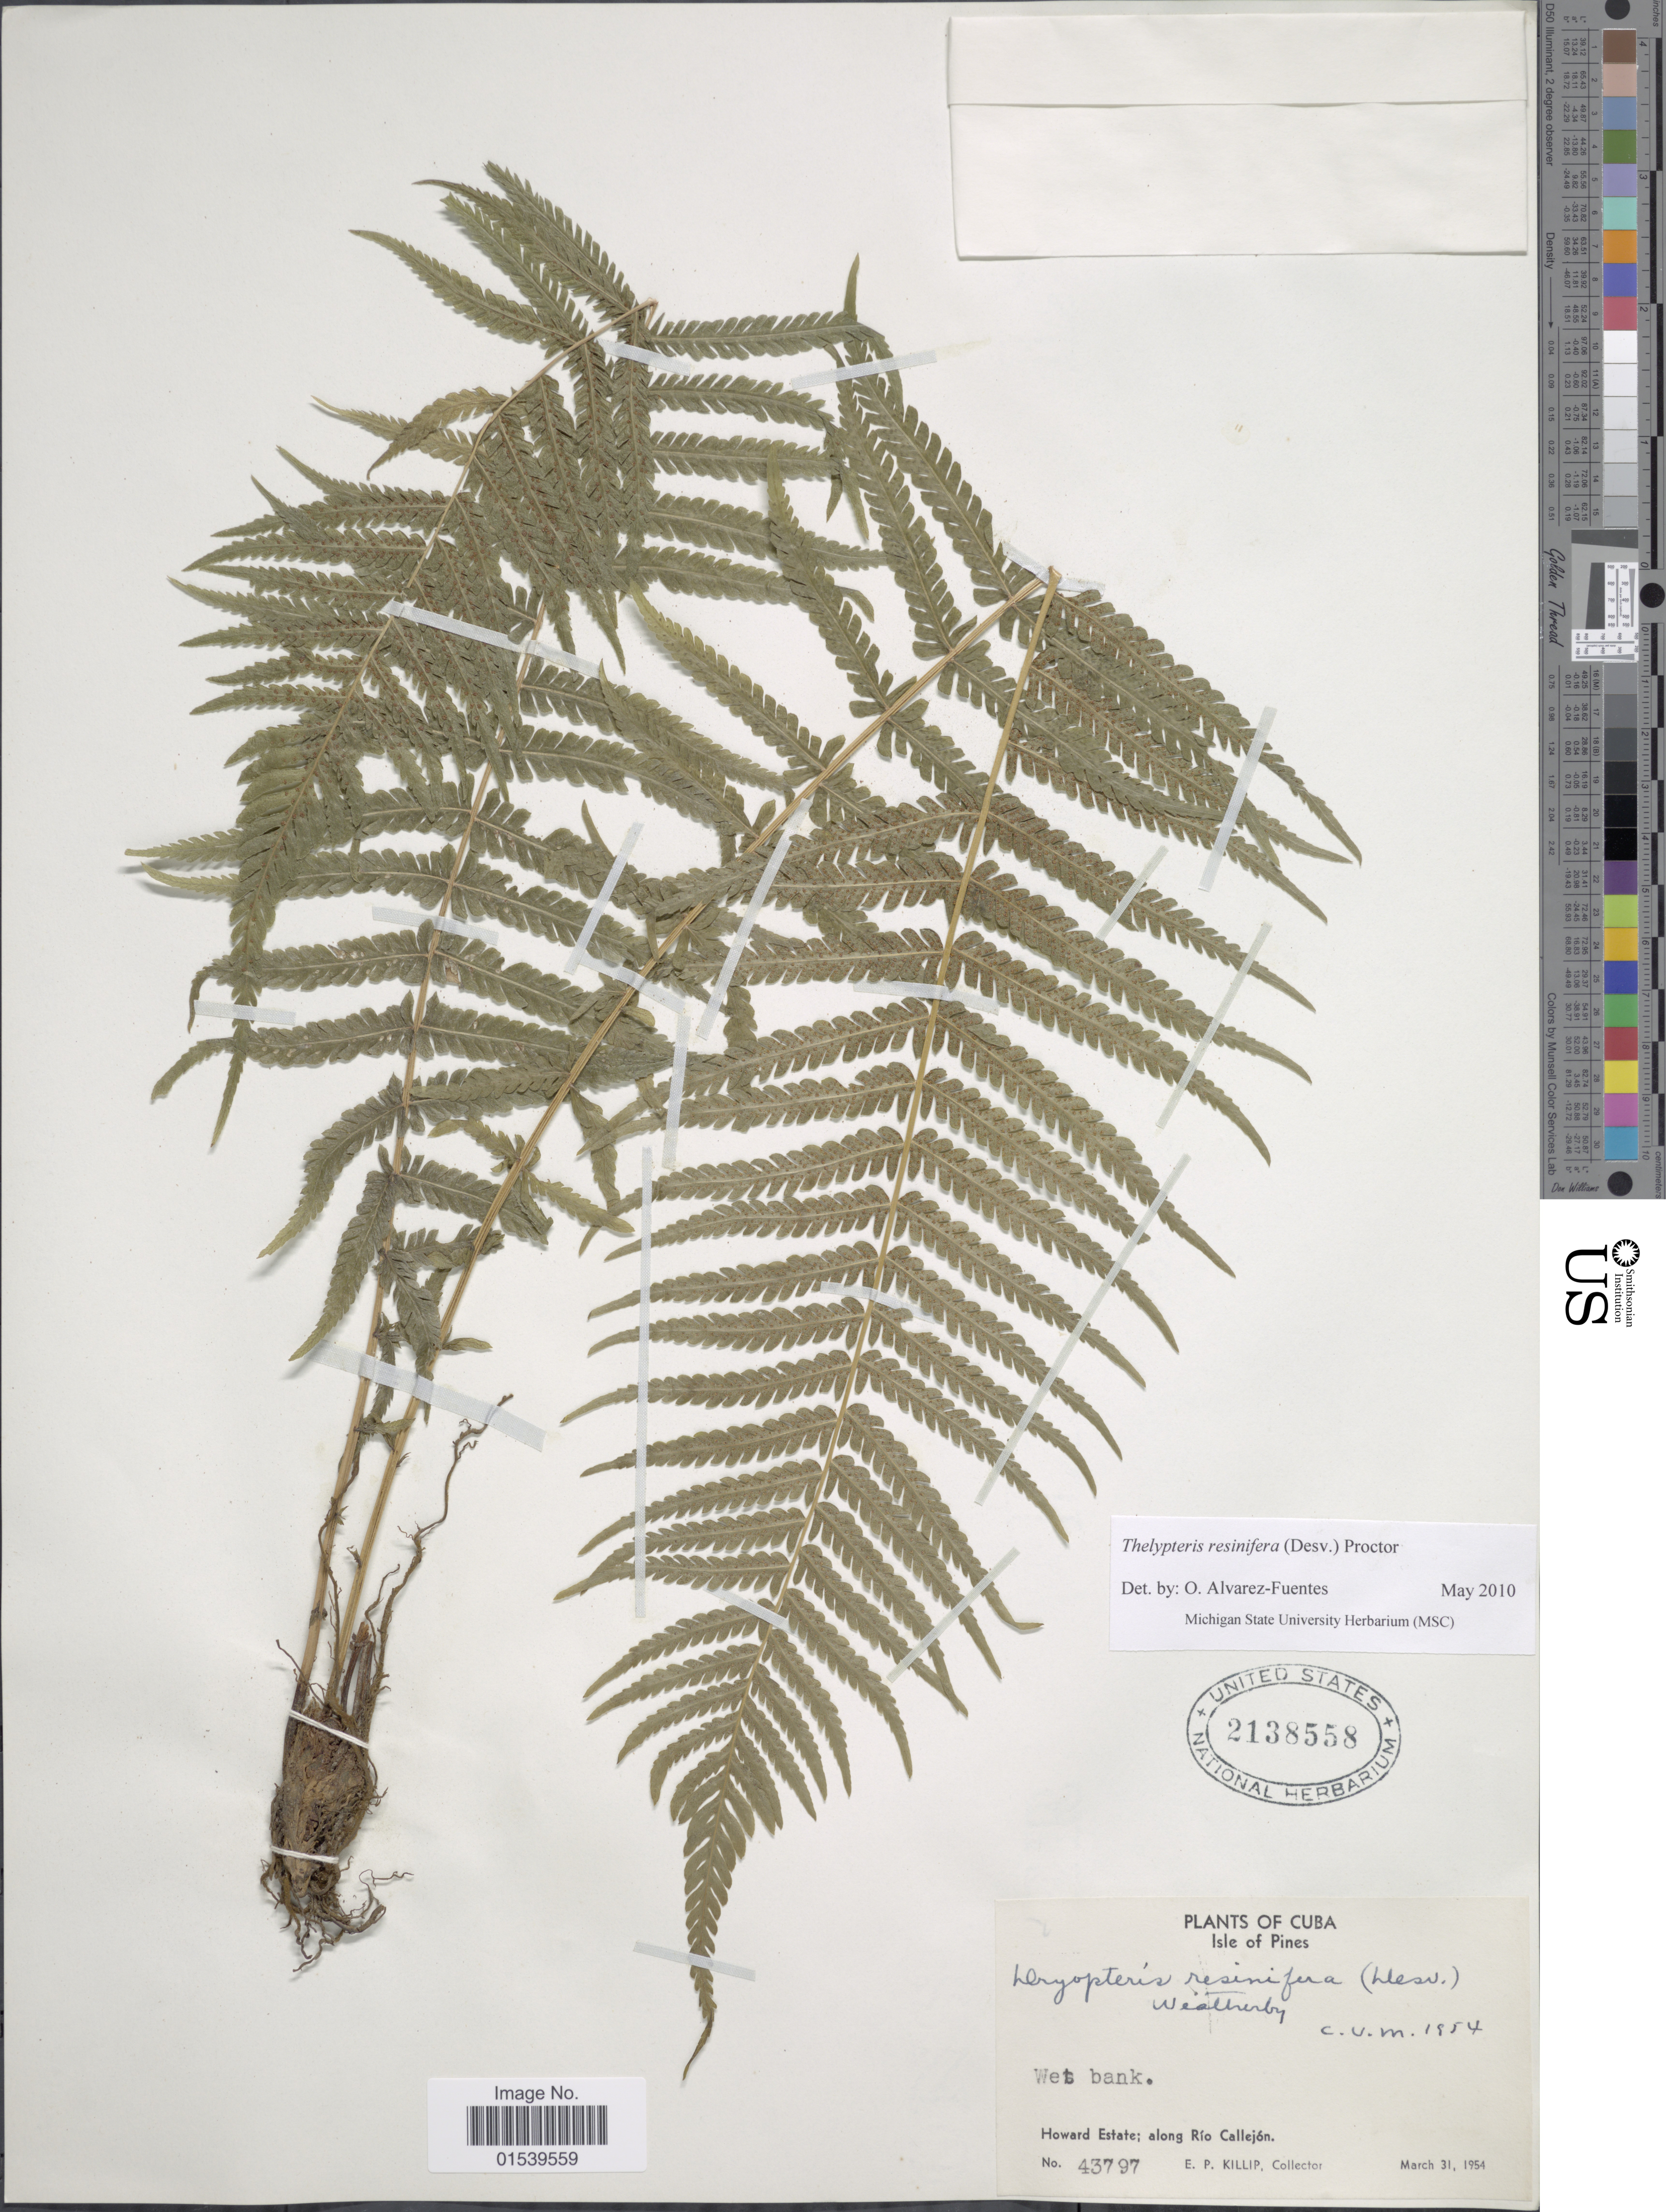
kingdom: Plantae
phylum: Tracheophyta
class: Polypodiopsida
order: Polypodiales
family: Thelypteridaceae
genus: Amauropelta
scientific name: Amauropelta resinifera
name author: (Desv.) Pic. Serm.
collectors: E. P. Killip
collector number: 43797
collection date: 1954-03-31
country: Cuba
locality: Isle of Pines, Howard Estate; along Rio Callejon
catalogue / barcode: US 2138558